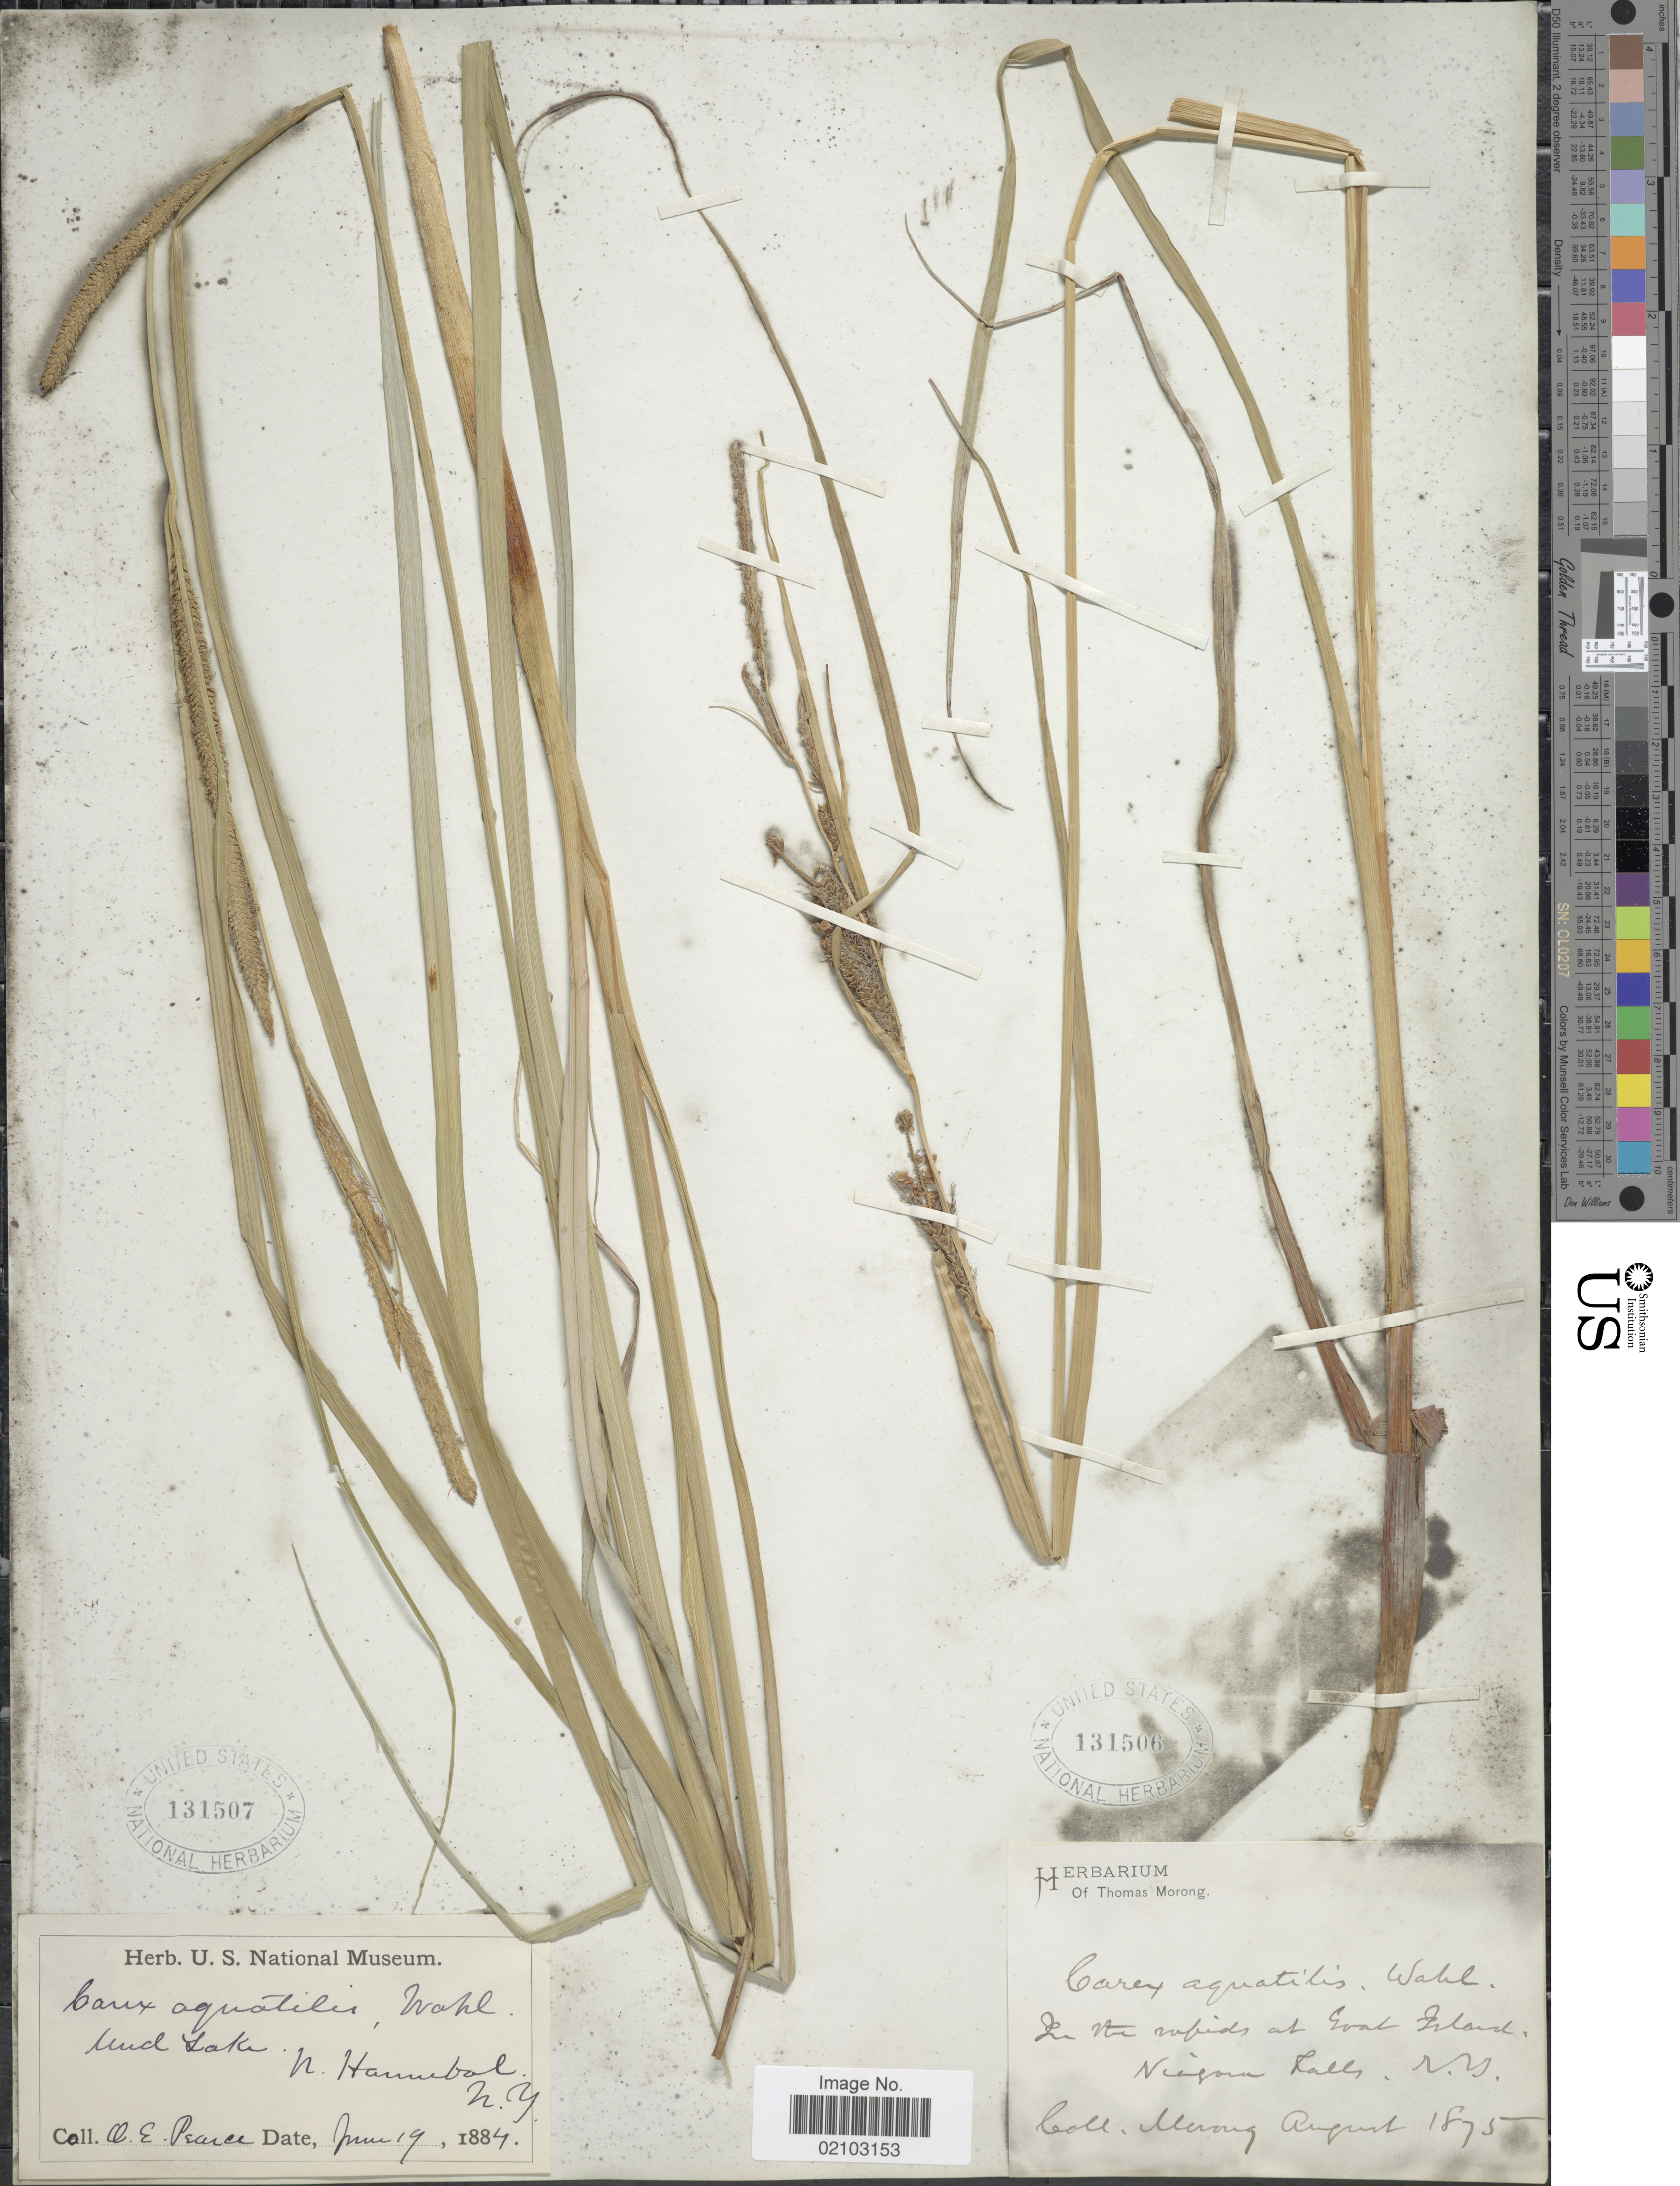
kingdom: Plantae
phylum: Tracheophyta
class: Liliopsida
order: Poales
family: Cyperaceae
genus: Carex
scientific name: Carex aquatilis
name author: Wahlenb.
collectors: O. E. Pearce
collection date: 1884-06-19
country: United States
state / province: New York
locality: Ind Lake, N. Hannibal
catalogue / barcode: US 131507